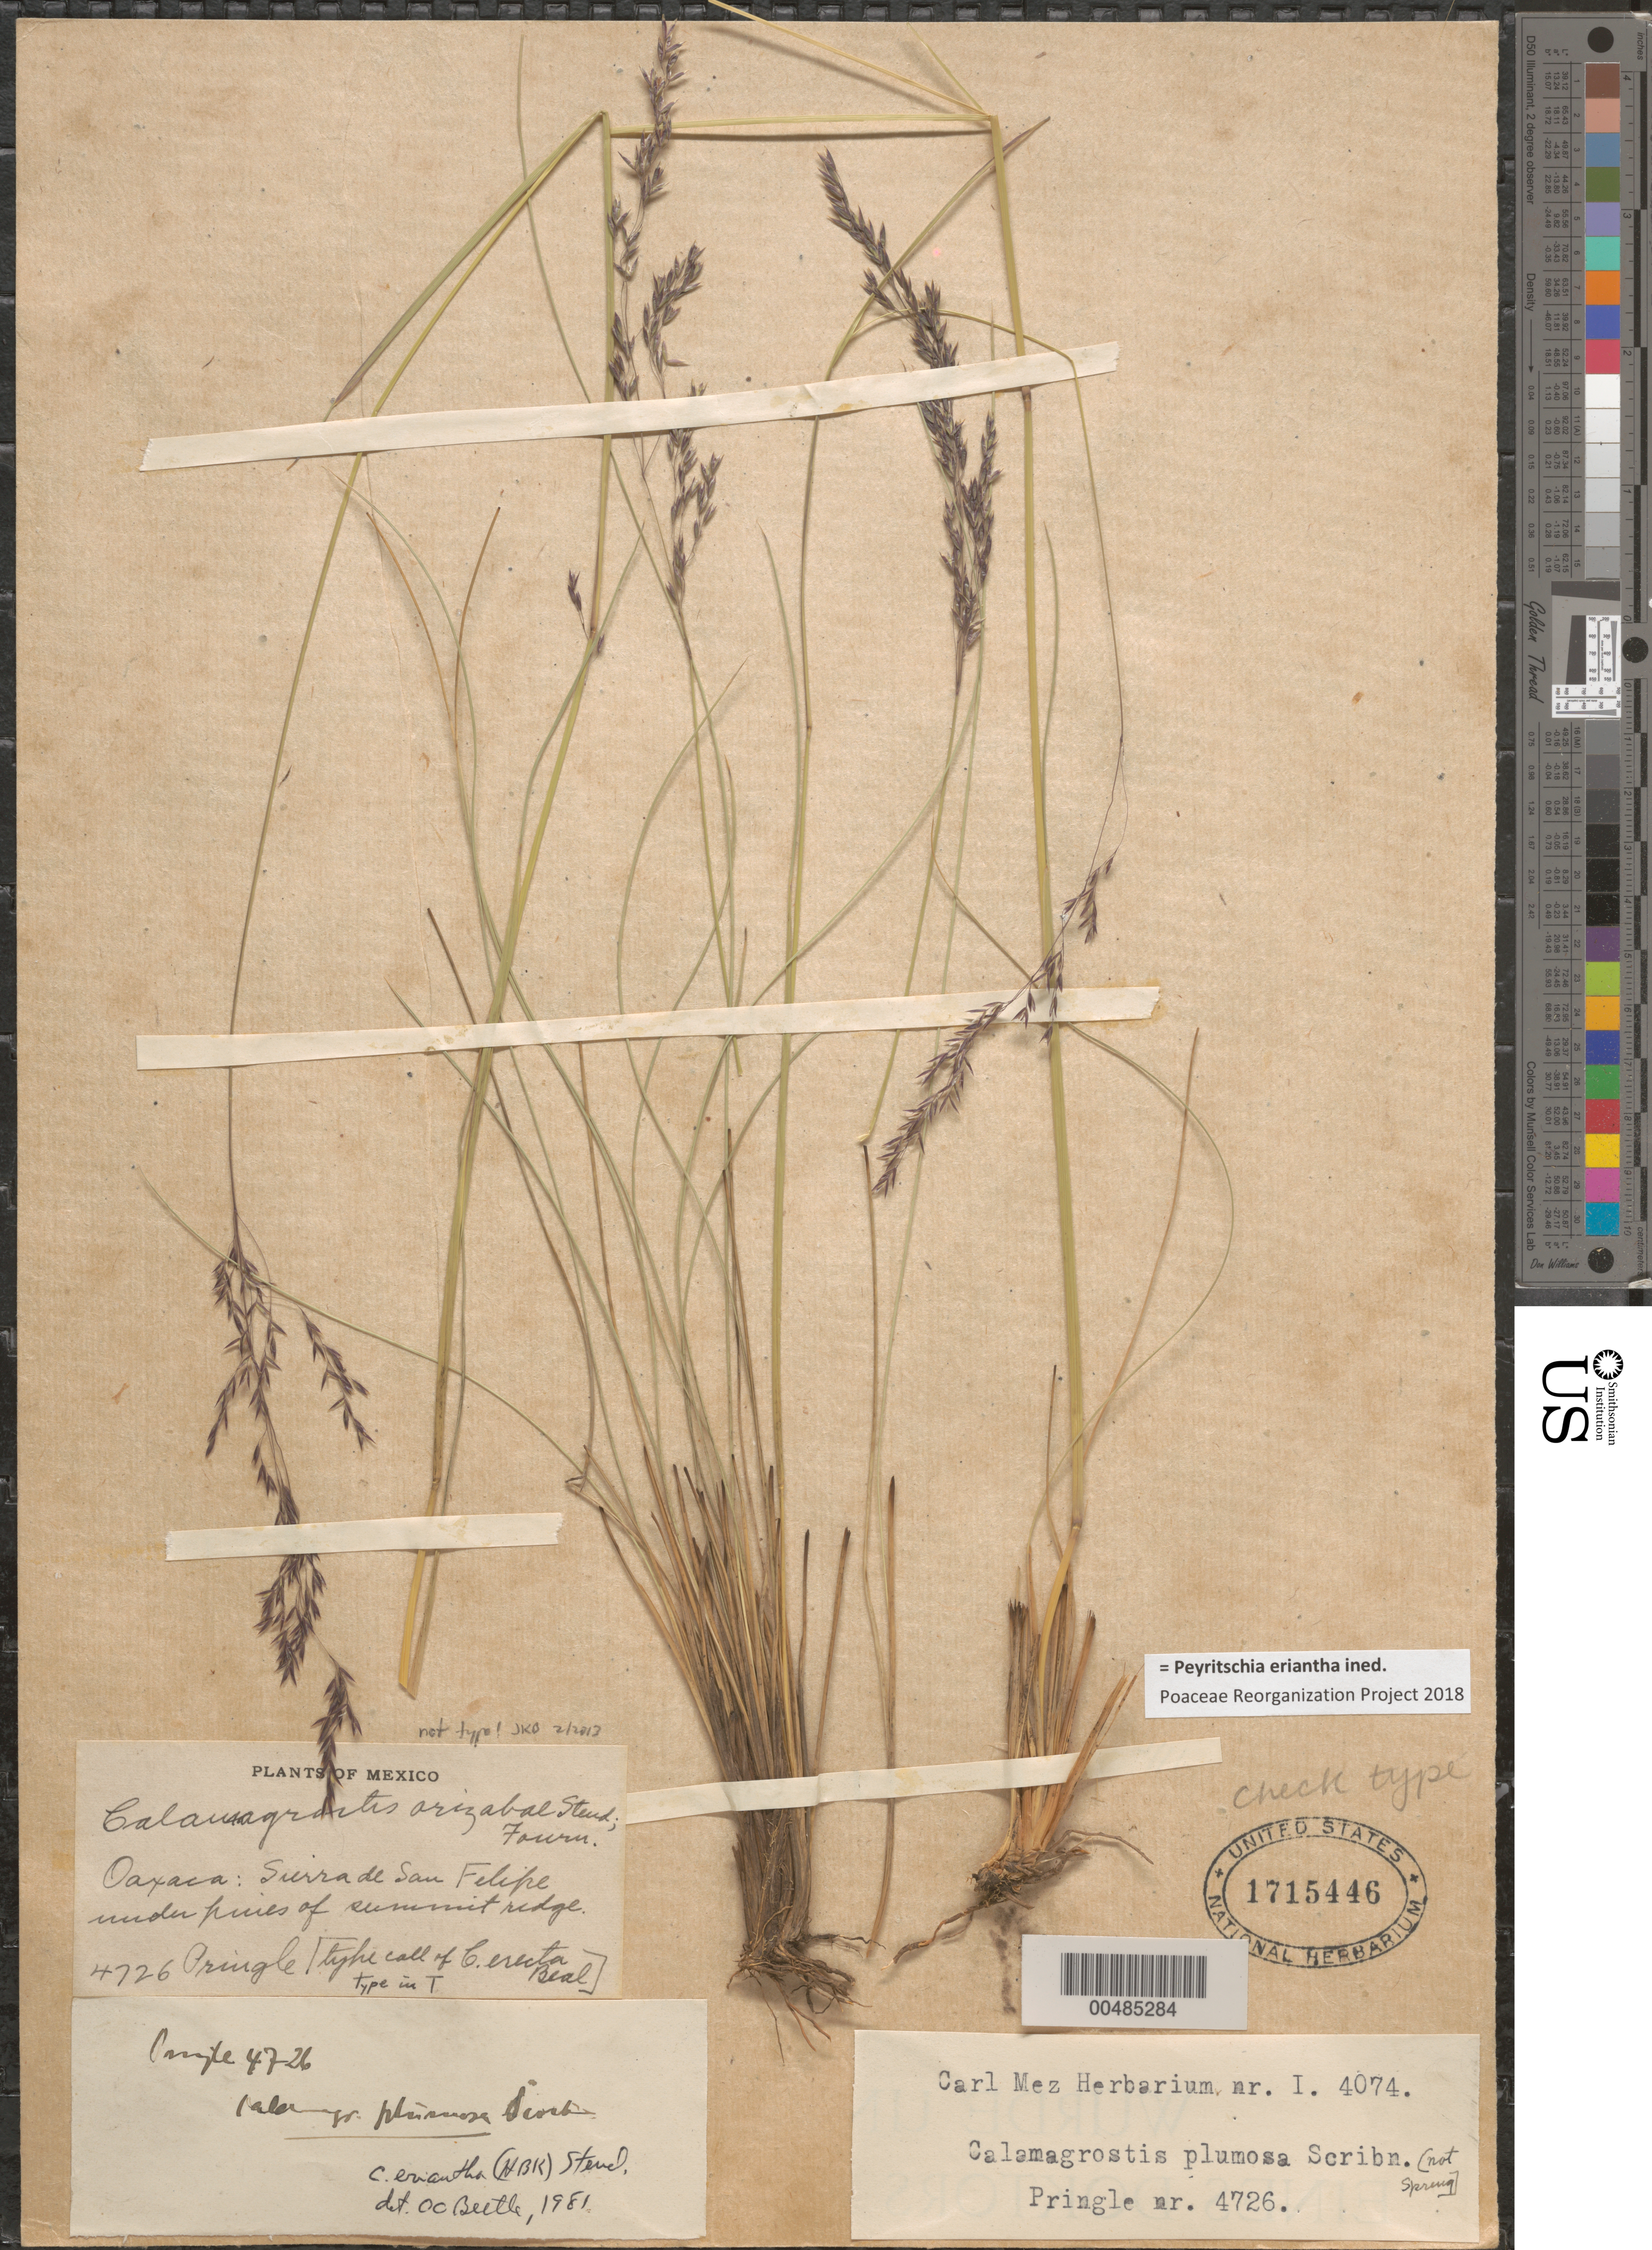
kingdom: Plantae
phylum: Tracheophyta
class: Liliopsida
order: Poales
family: Poaceae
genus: Peyritschia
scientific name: Peyritschia eriantha ined.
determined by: Poaceae Reorganization Project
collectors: C. G. Pringle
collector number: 4726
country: Mexico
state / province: Oaxaca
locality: Sierra de San Felipe, summit ridges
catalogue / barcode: US 1715446